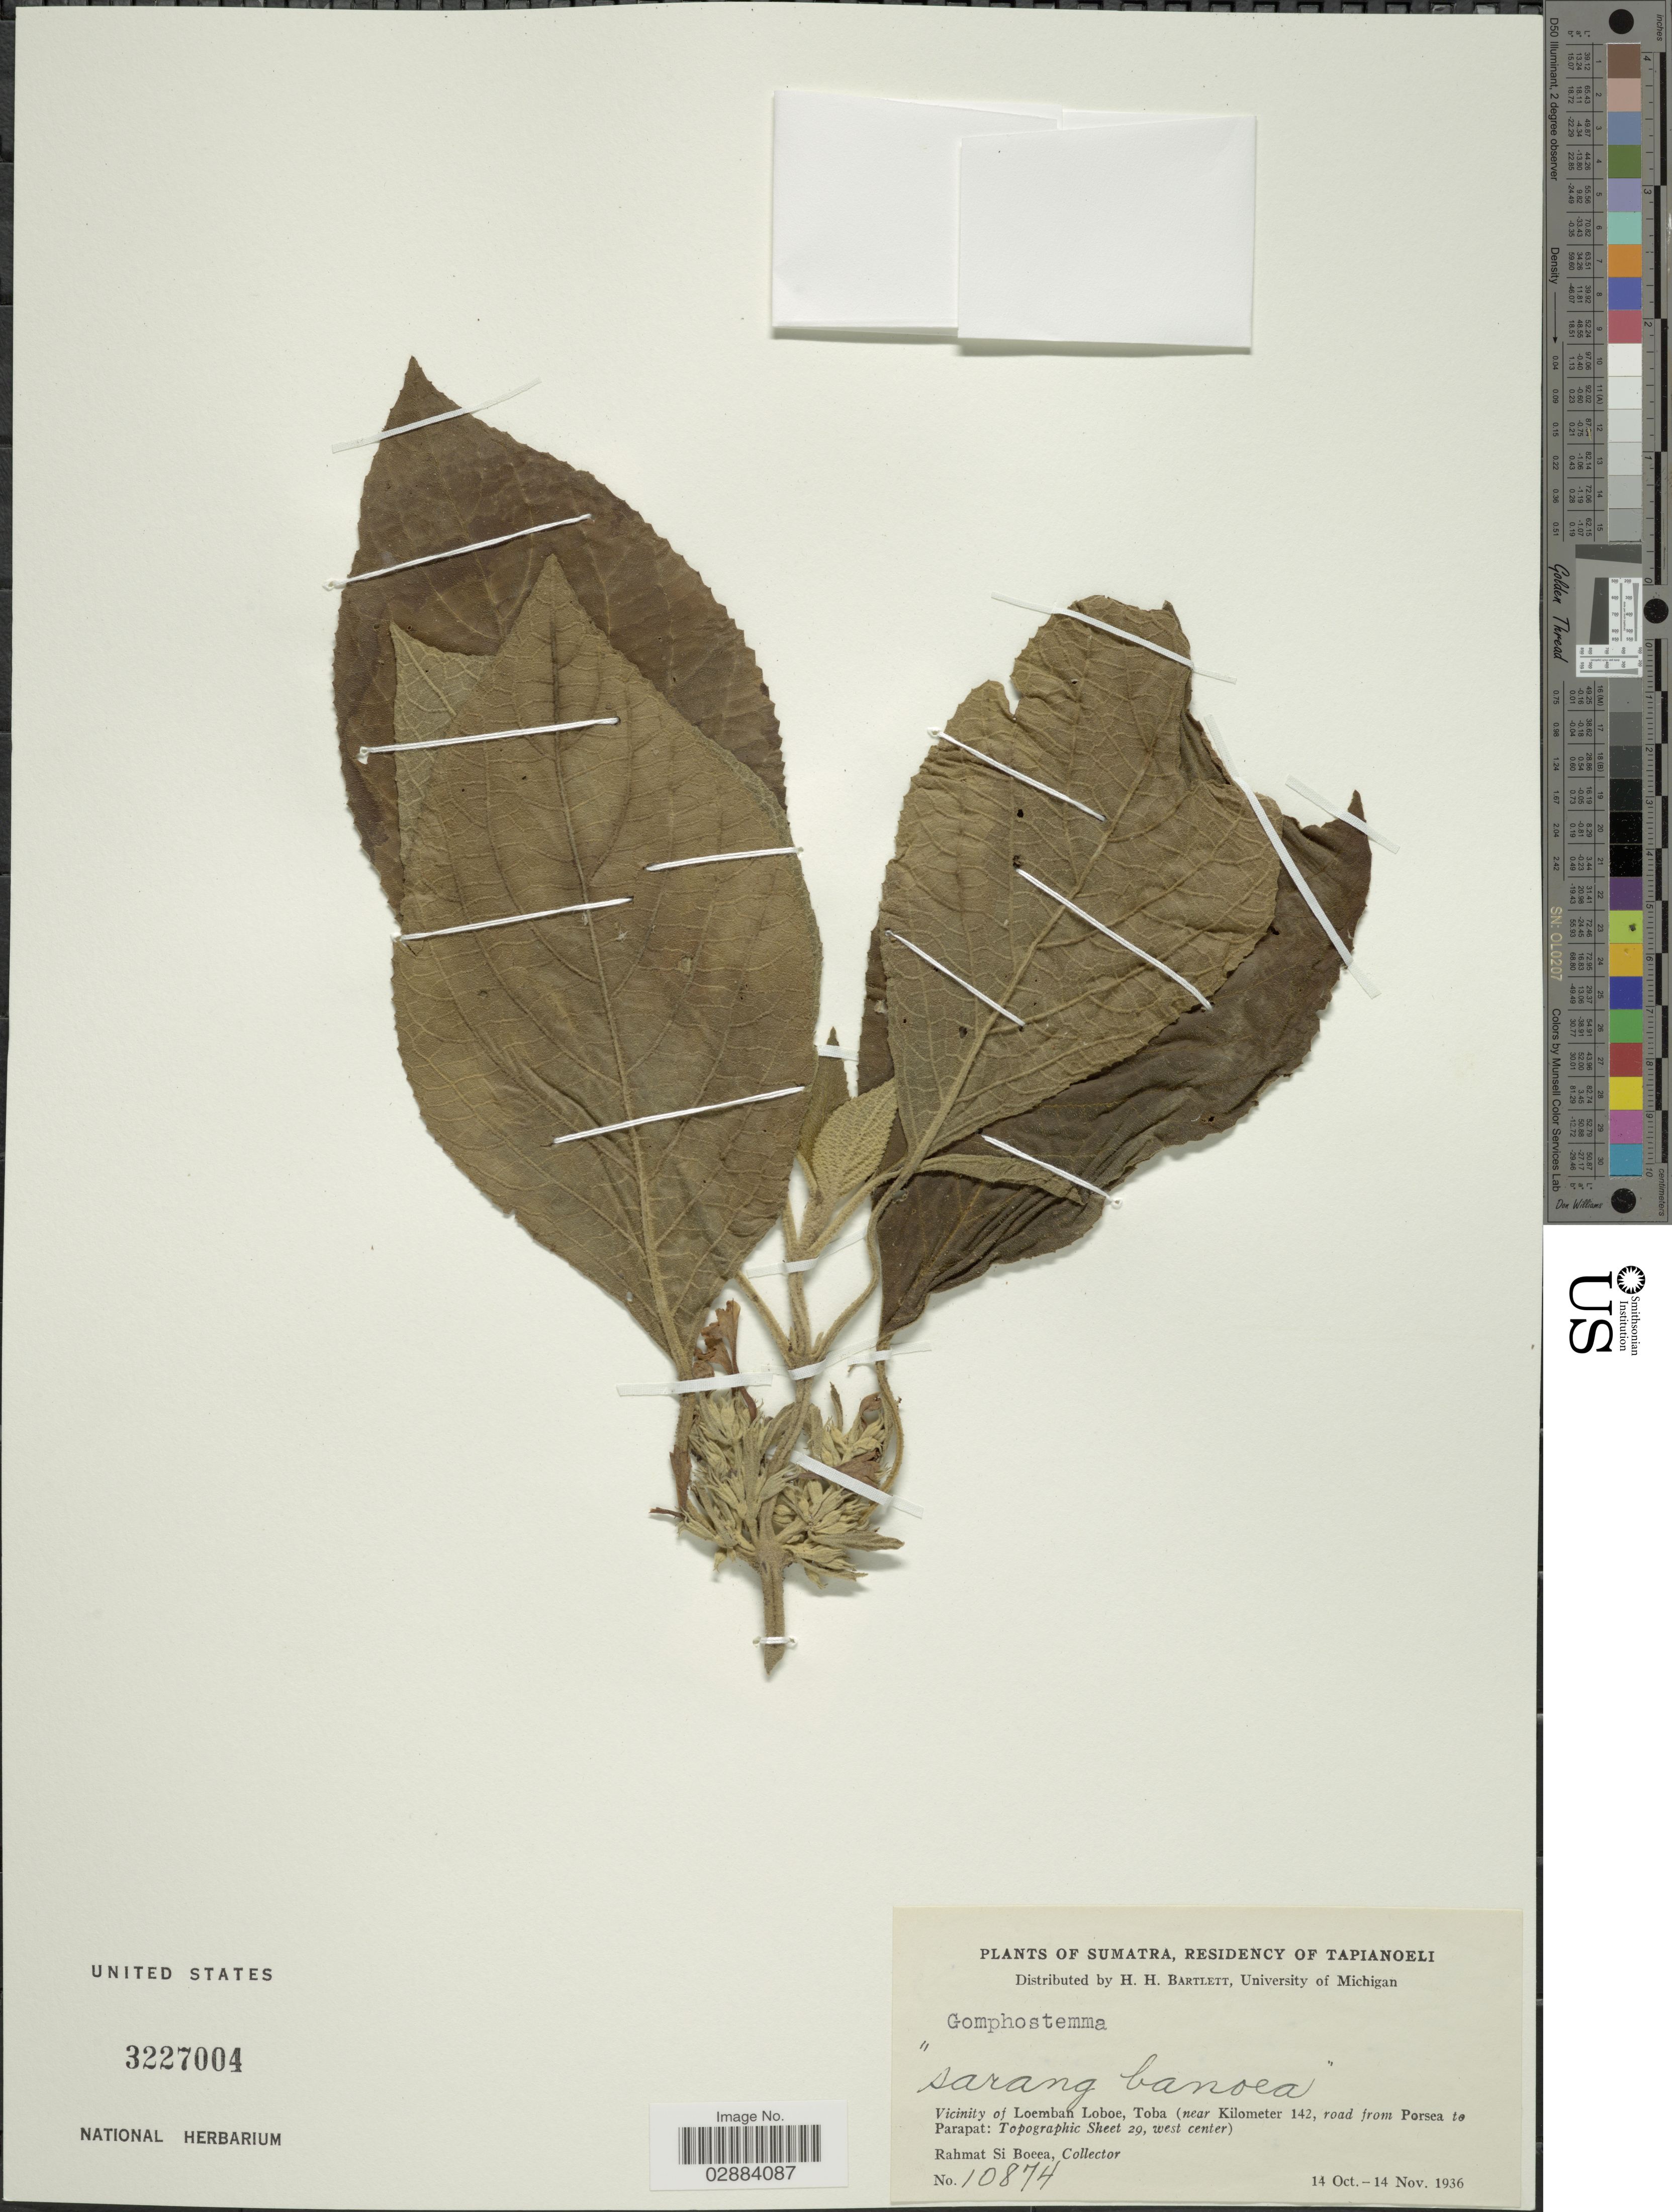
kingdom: Plantae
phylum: Tracheophyta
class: Magnoliopsida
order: Lamiales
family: Acanthaceae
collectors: Rahmat Si Boeea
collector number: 10874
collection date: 1936-10-14/1936-11-14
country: Indonesia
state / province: Sumatra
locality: Sumatra, Residency of Tapianoeli. Vicinity of Loemban Loboe, Toba (near Kilometer 142, road from Porsea to Parapat: Topographic Sheet 29, west center).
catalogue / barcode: US 3227004